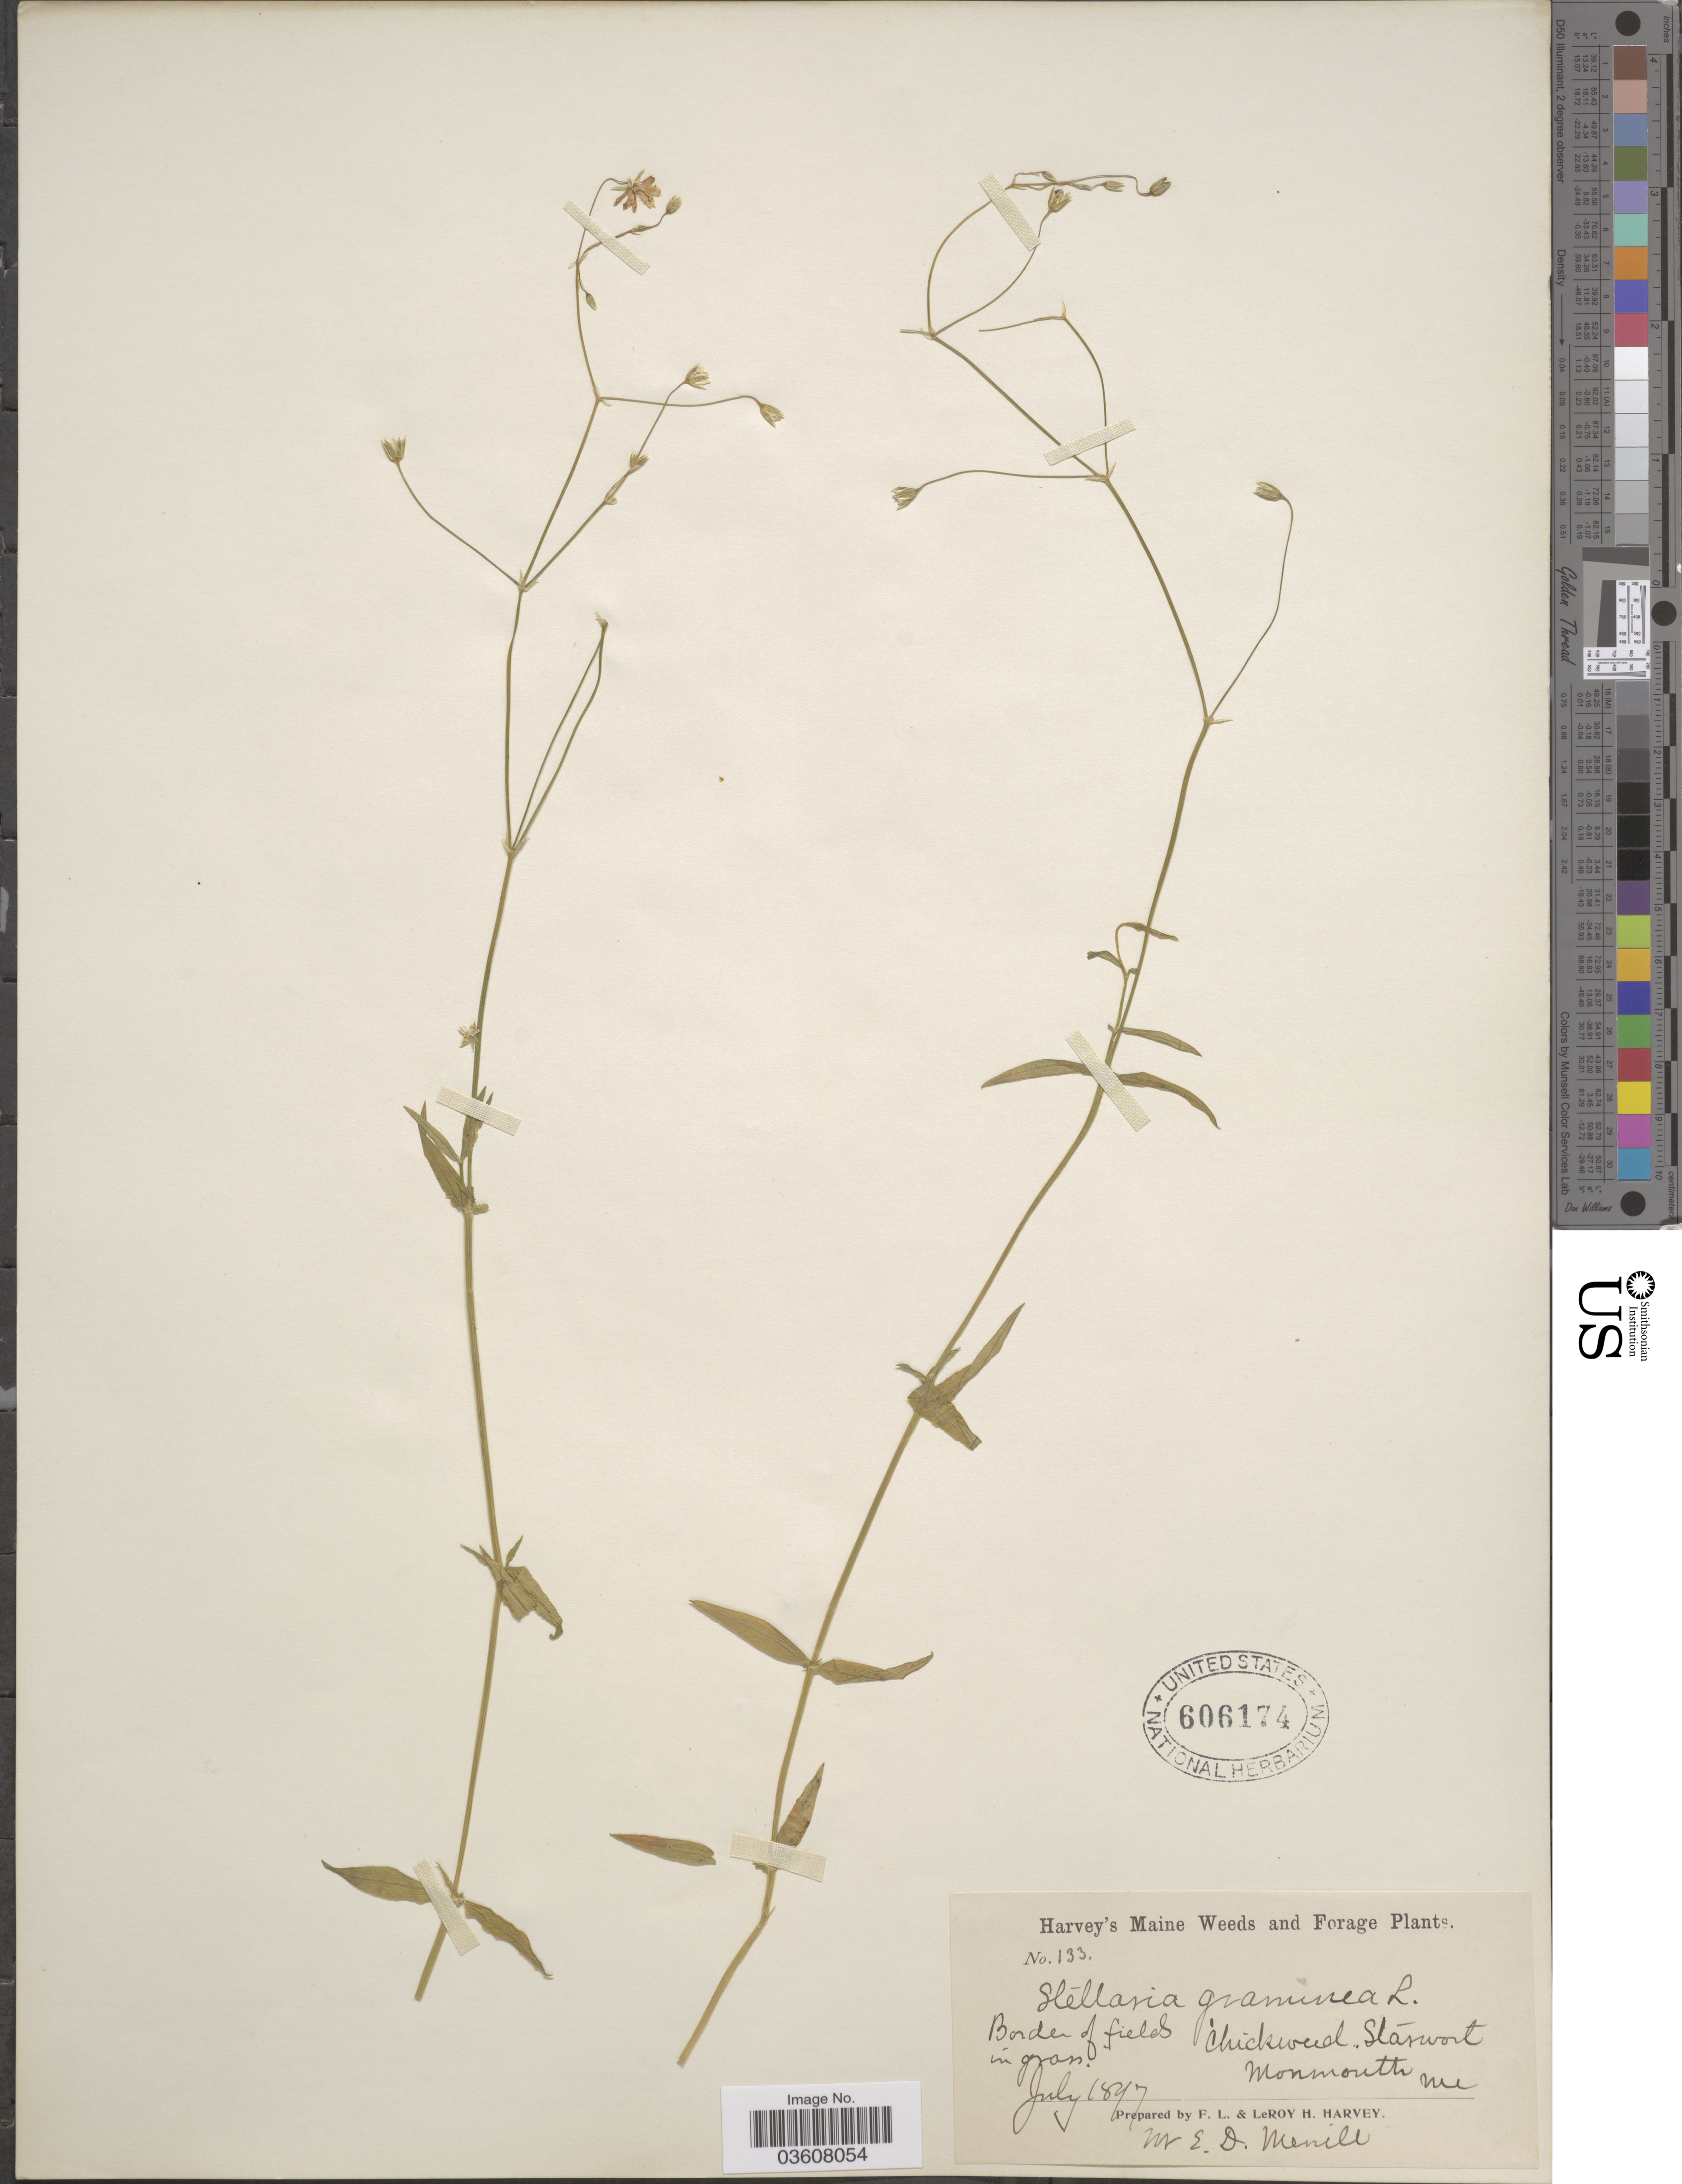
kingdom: Plantae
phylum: Tracheophyta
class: Magnoliopsida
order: Caryophyllales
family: Caryophyllaceae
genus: Stellaria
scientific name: Stellaria graminea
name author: L.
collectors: E. D. Merrill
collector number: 133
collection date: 1897-07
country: United States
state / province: Maine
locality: Monmouth.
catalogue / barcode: US 606174